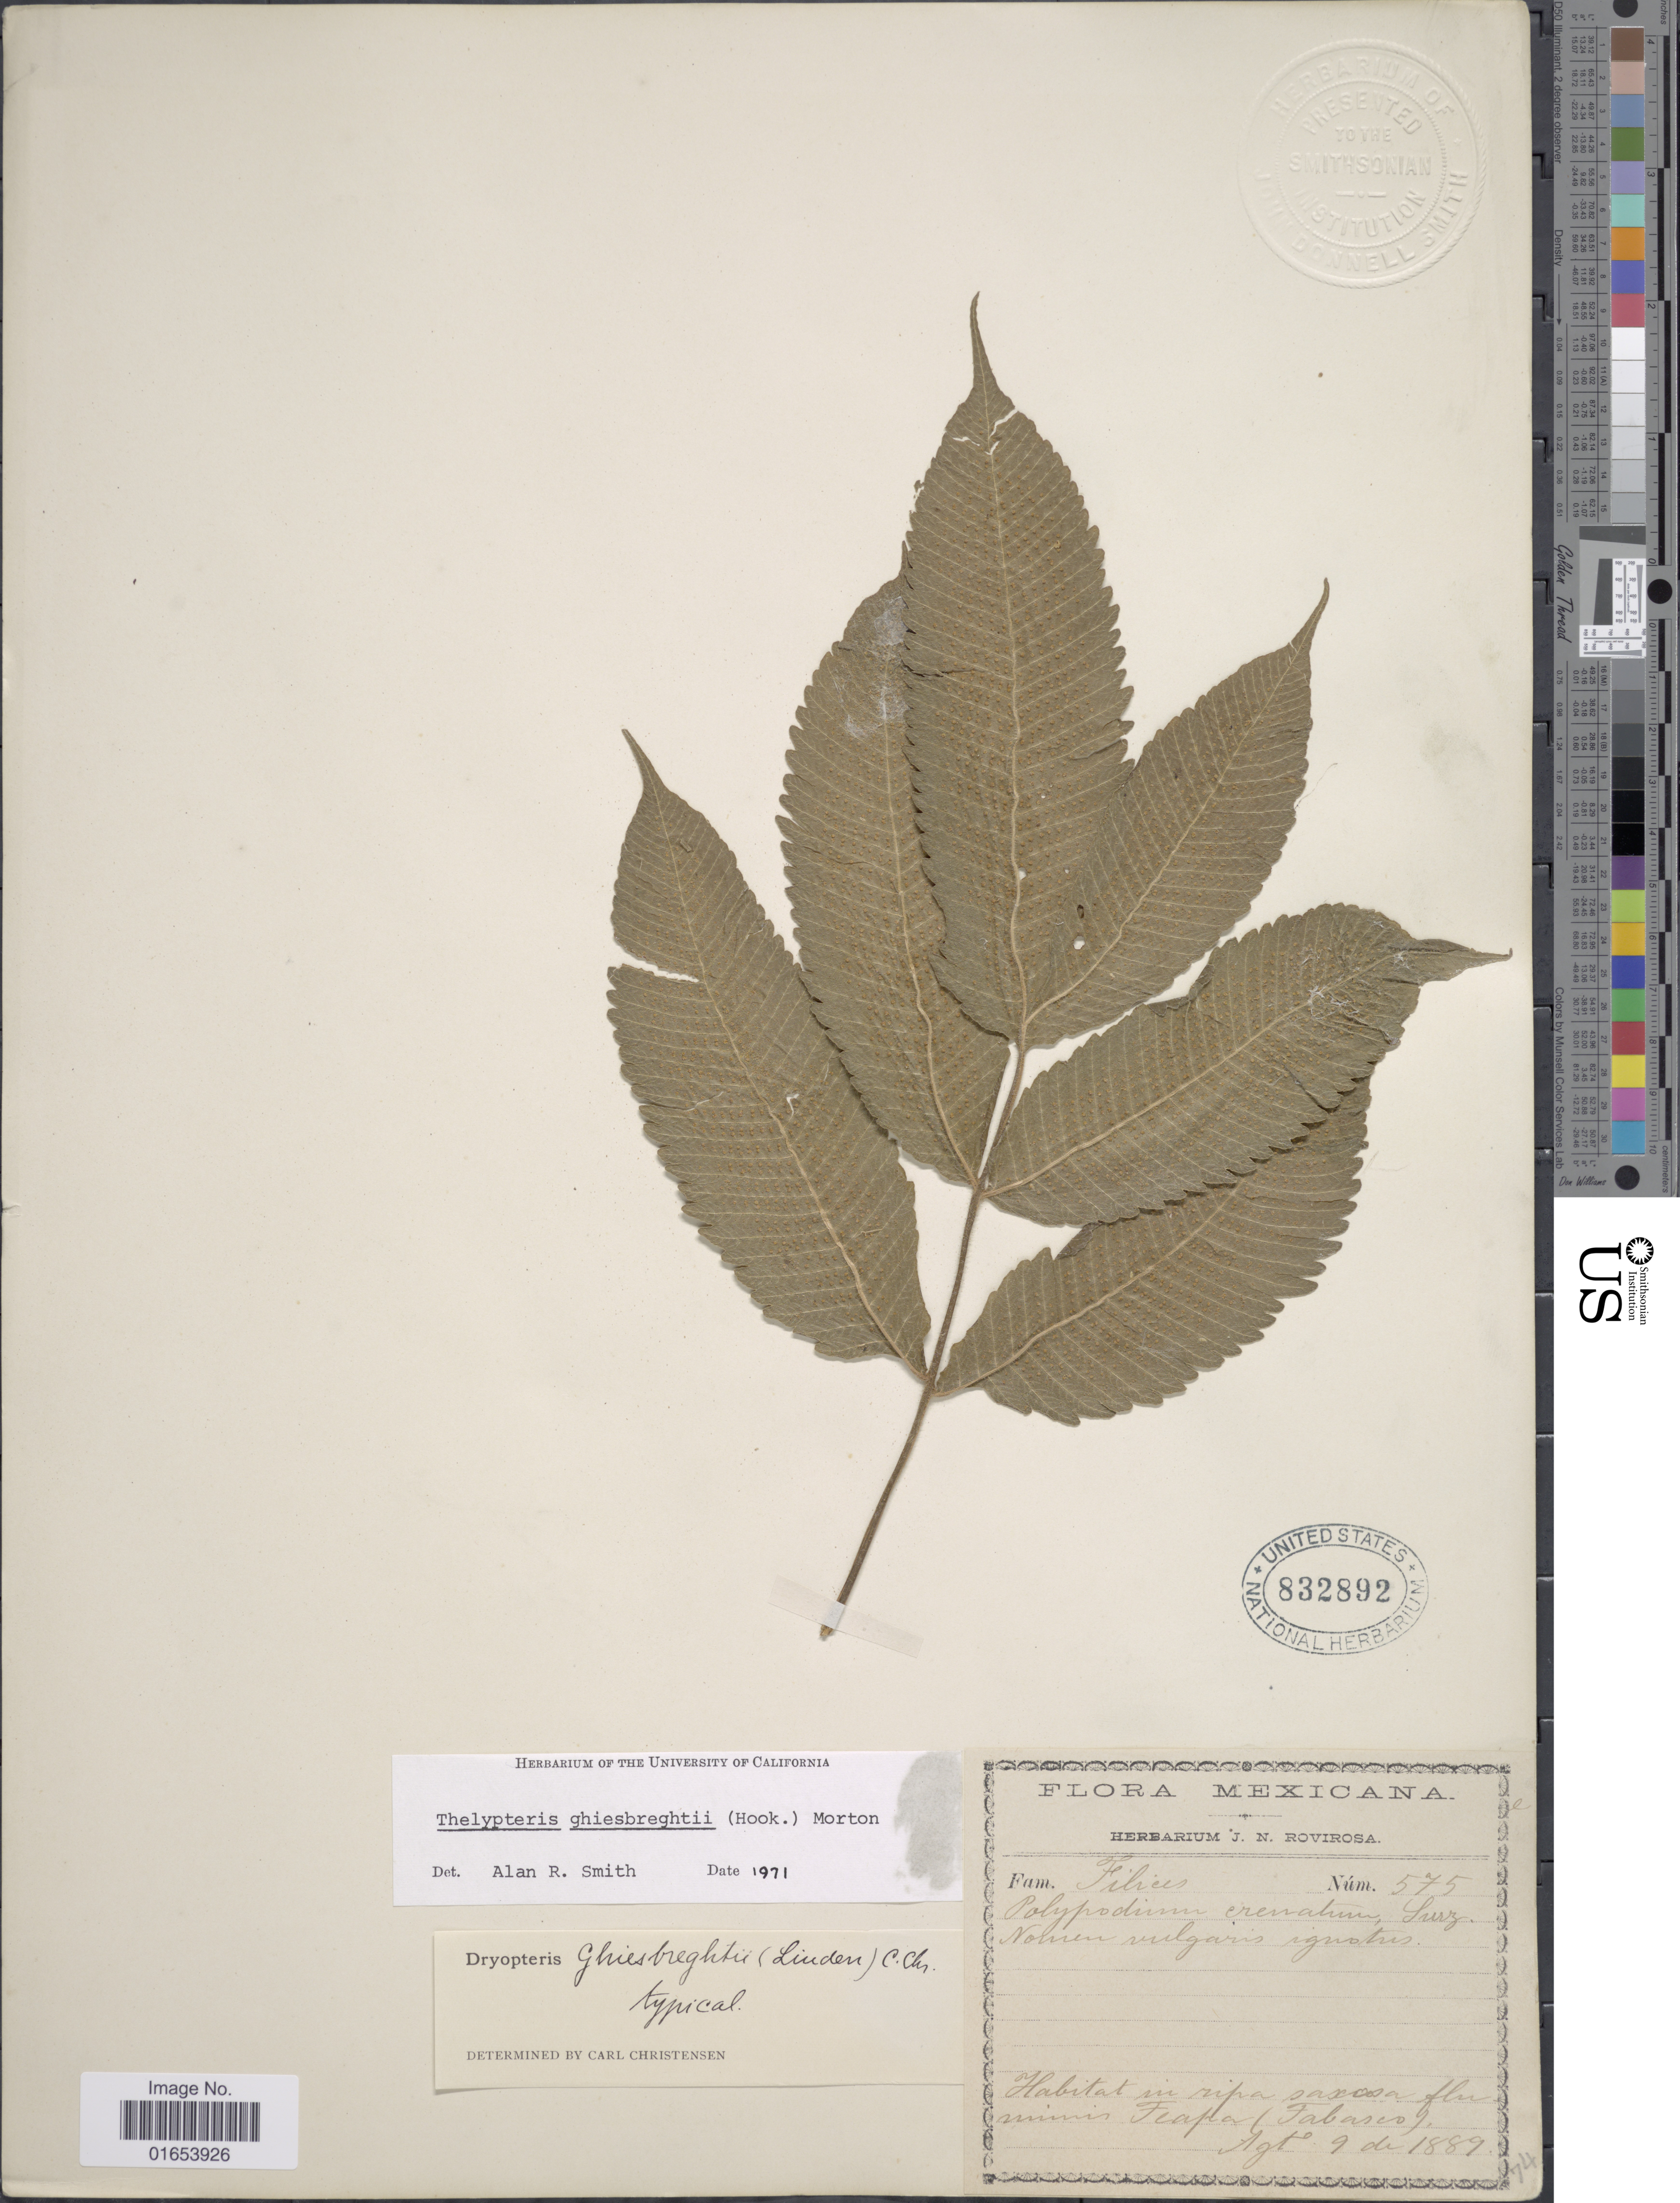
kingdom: Plantae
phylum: Tracheophyta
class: Polypodiopsida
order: Polypodiales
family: Thelypteridaceae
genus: Goniopteris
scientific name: Goniopteris ghiesbreghtii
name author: (Linden) J. Sm.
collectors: ex herb. J.N. Rovirosa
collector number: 575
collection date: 1889-08-09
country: Mexico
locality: Mexicana, In ripa saxosa fluminis Teapa Tabasco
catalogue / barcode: US 832892